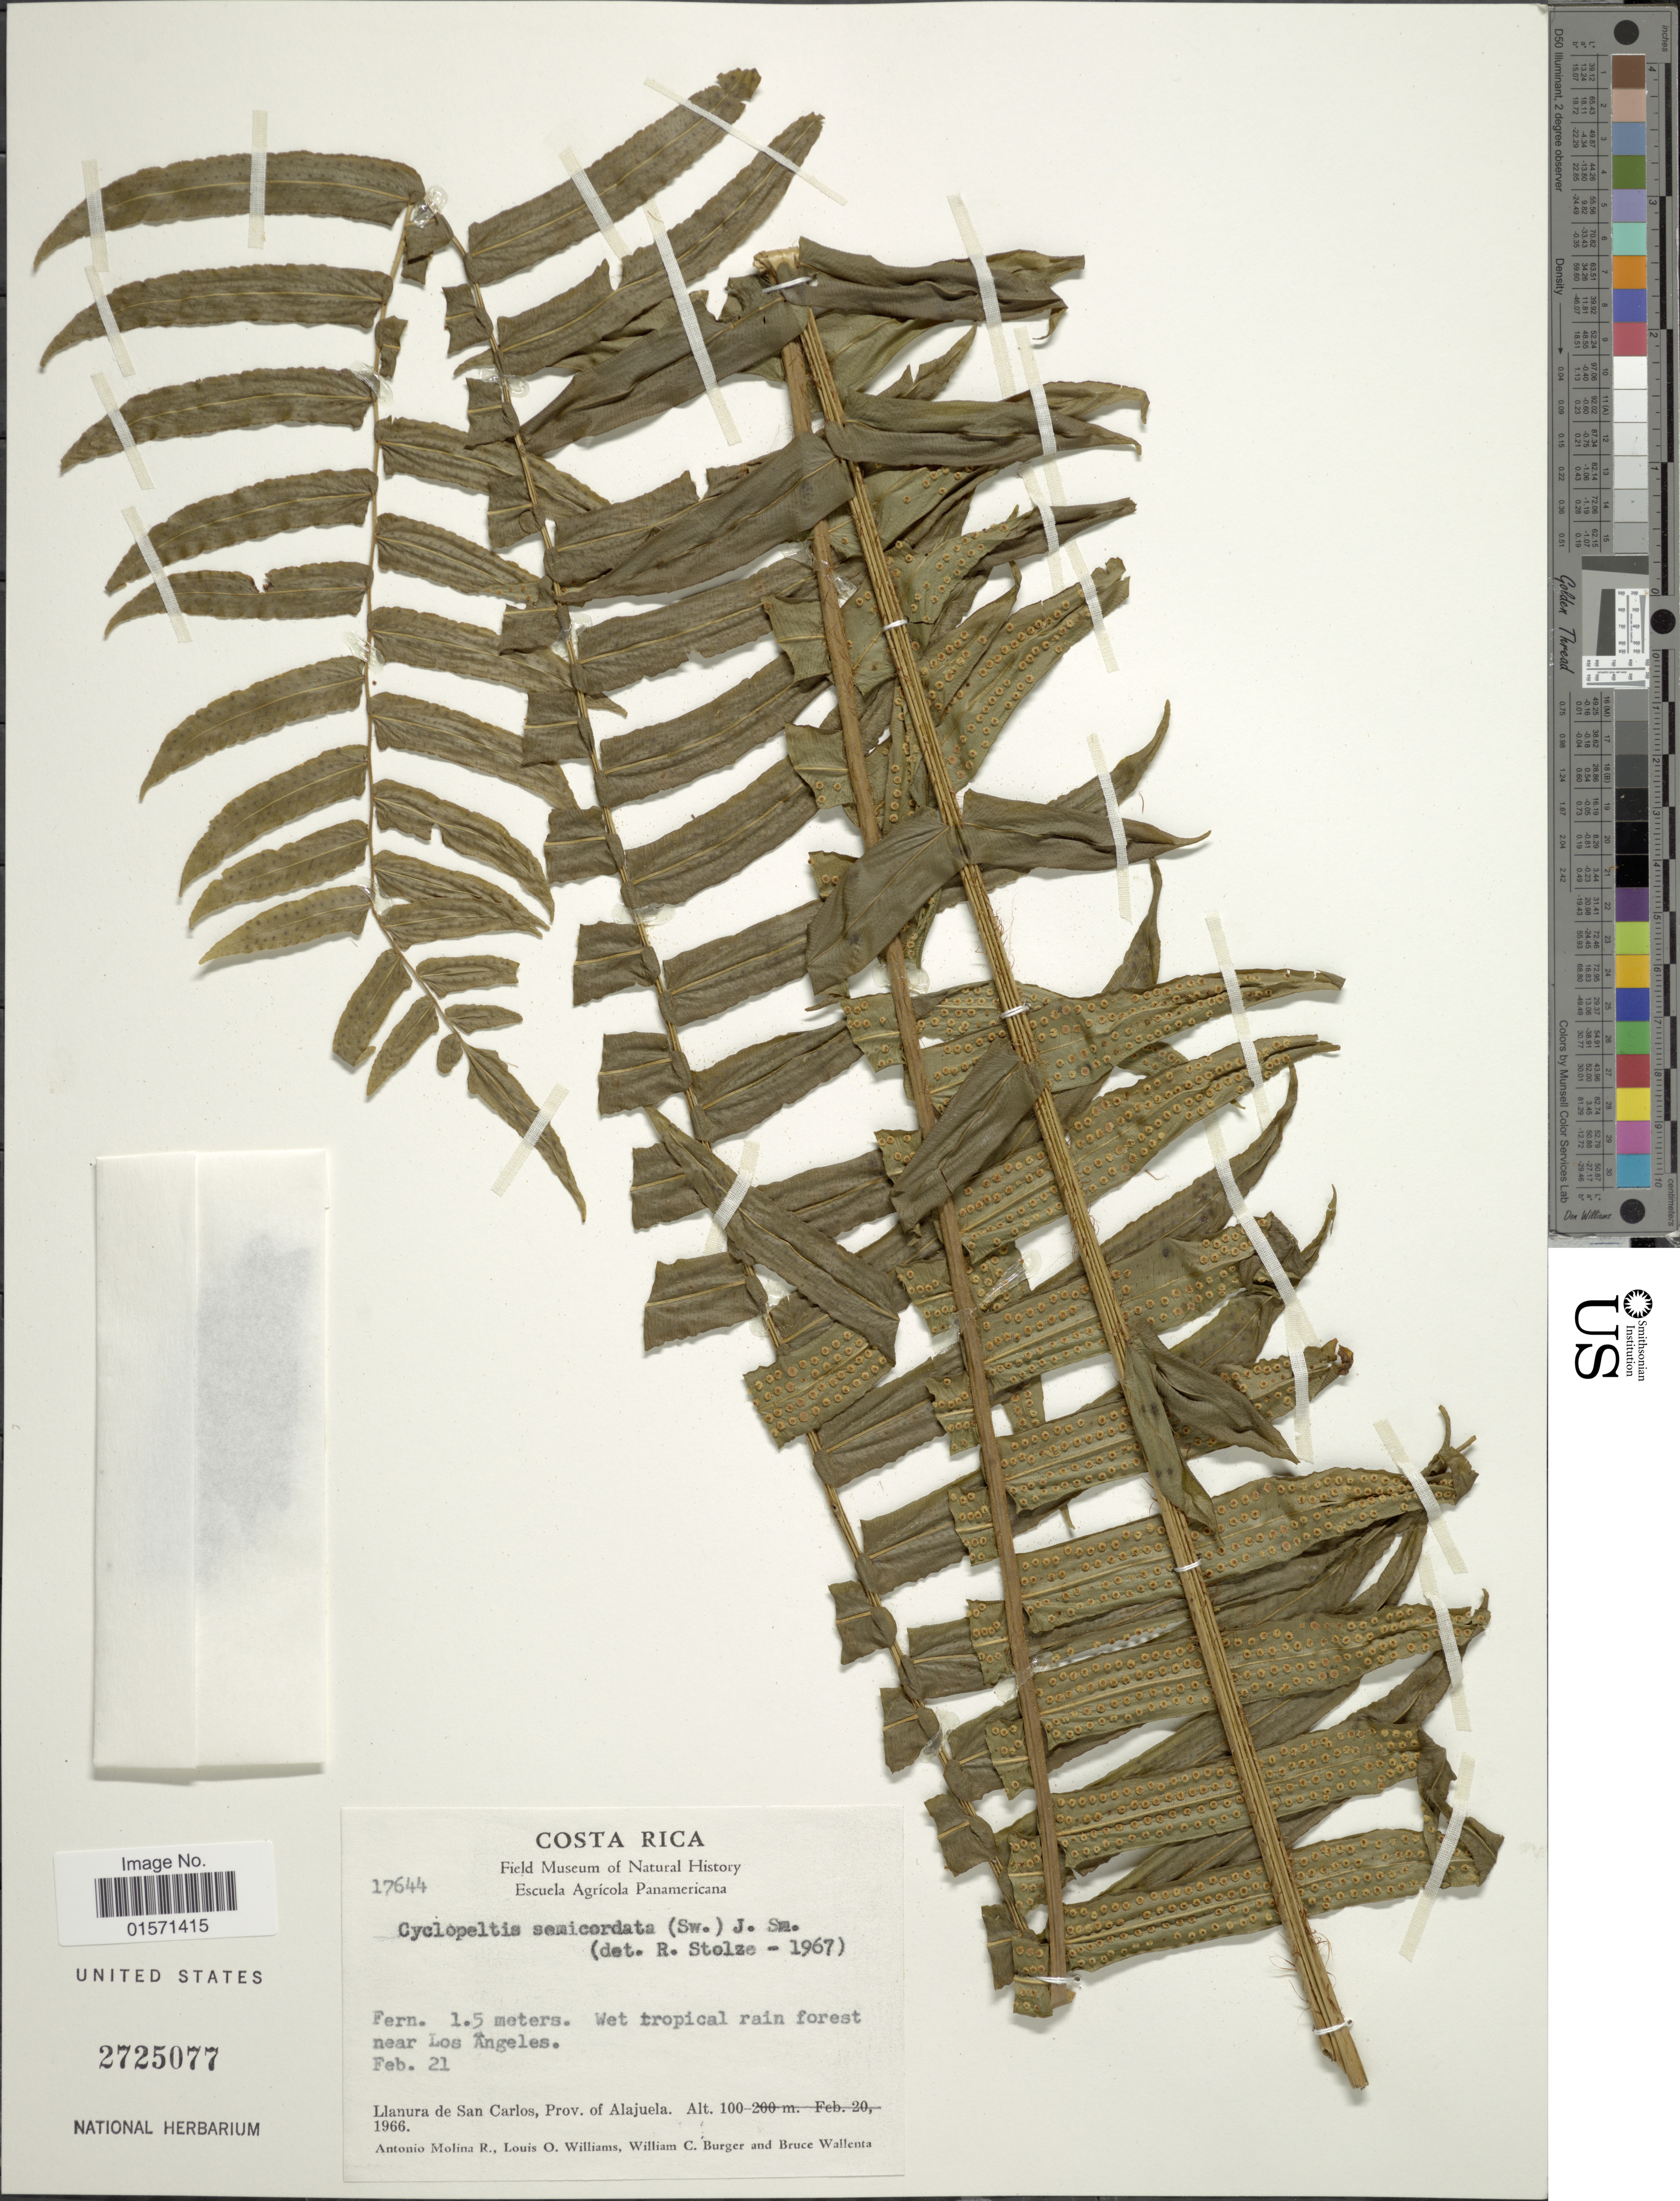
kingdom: Plantae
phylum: Tracheophyta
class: Polypodiopsida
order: Polypodiales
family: Lomariopsidaceae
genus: Cyclopeltis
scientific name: Cyclopeltis semicordata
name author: (Sw.) J. Sm.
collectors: A. R. Molina, L. O. Williams, W. Burger & B. Wallenta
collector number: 17644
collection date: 1966-02-21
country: Costa Rica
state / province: Alajuela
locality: Wet tropical rain forest near Los Angeles. Llanura de san Carlos, Prov. of Alajuela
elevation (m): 100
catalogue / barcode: US 2725077